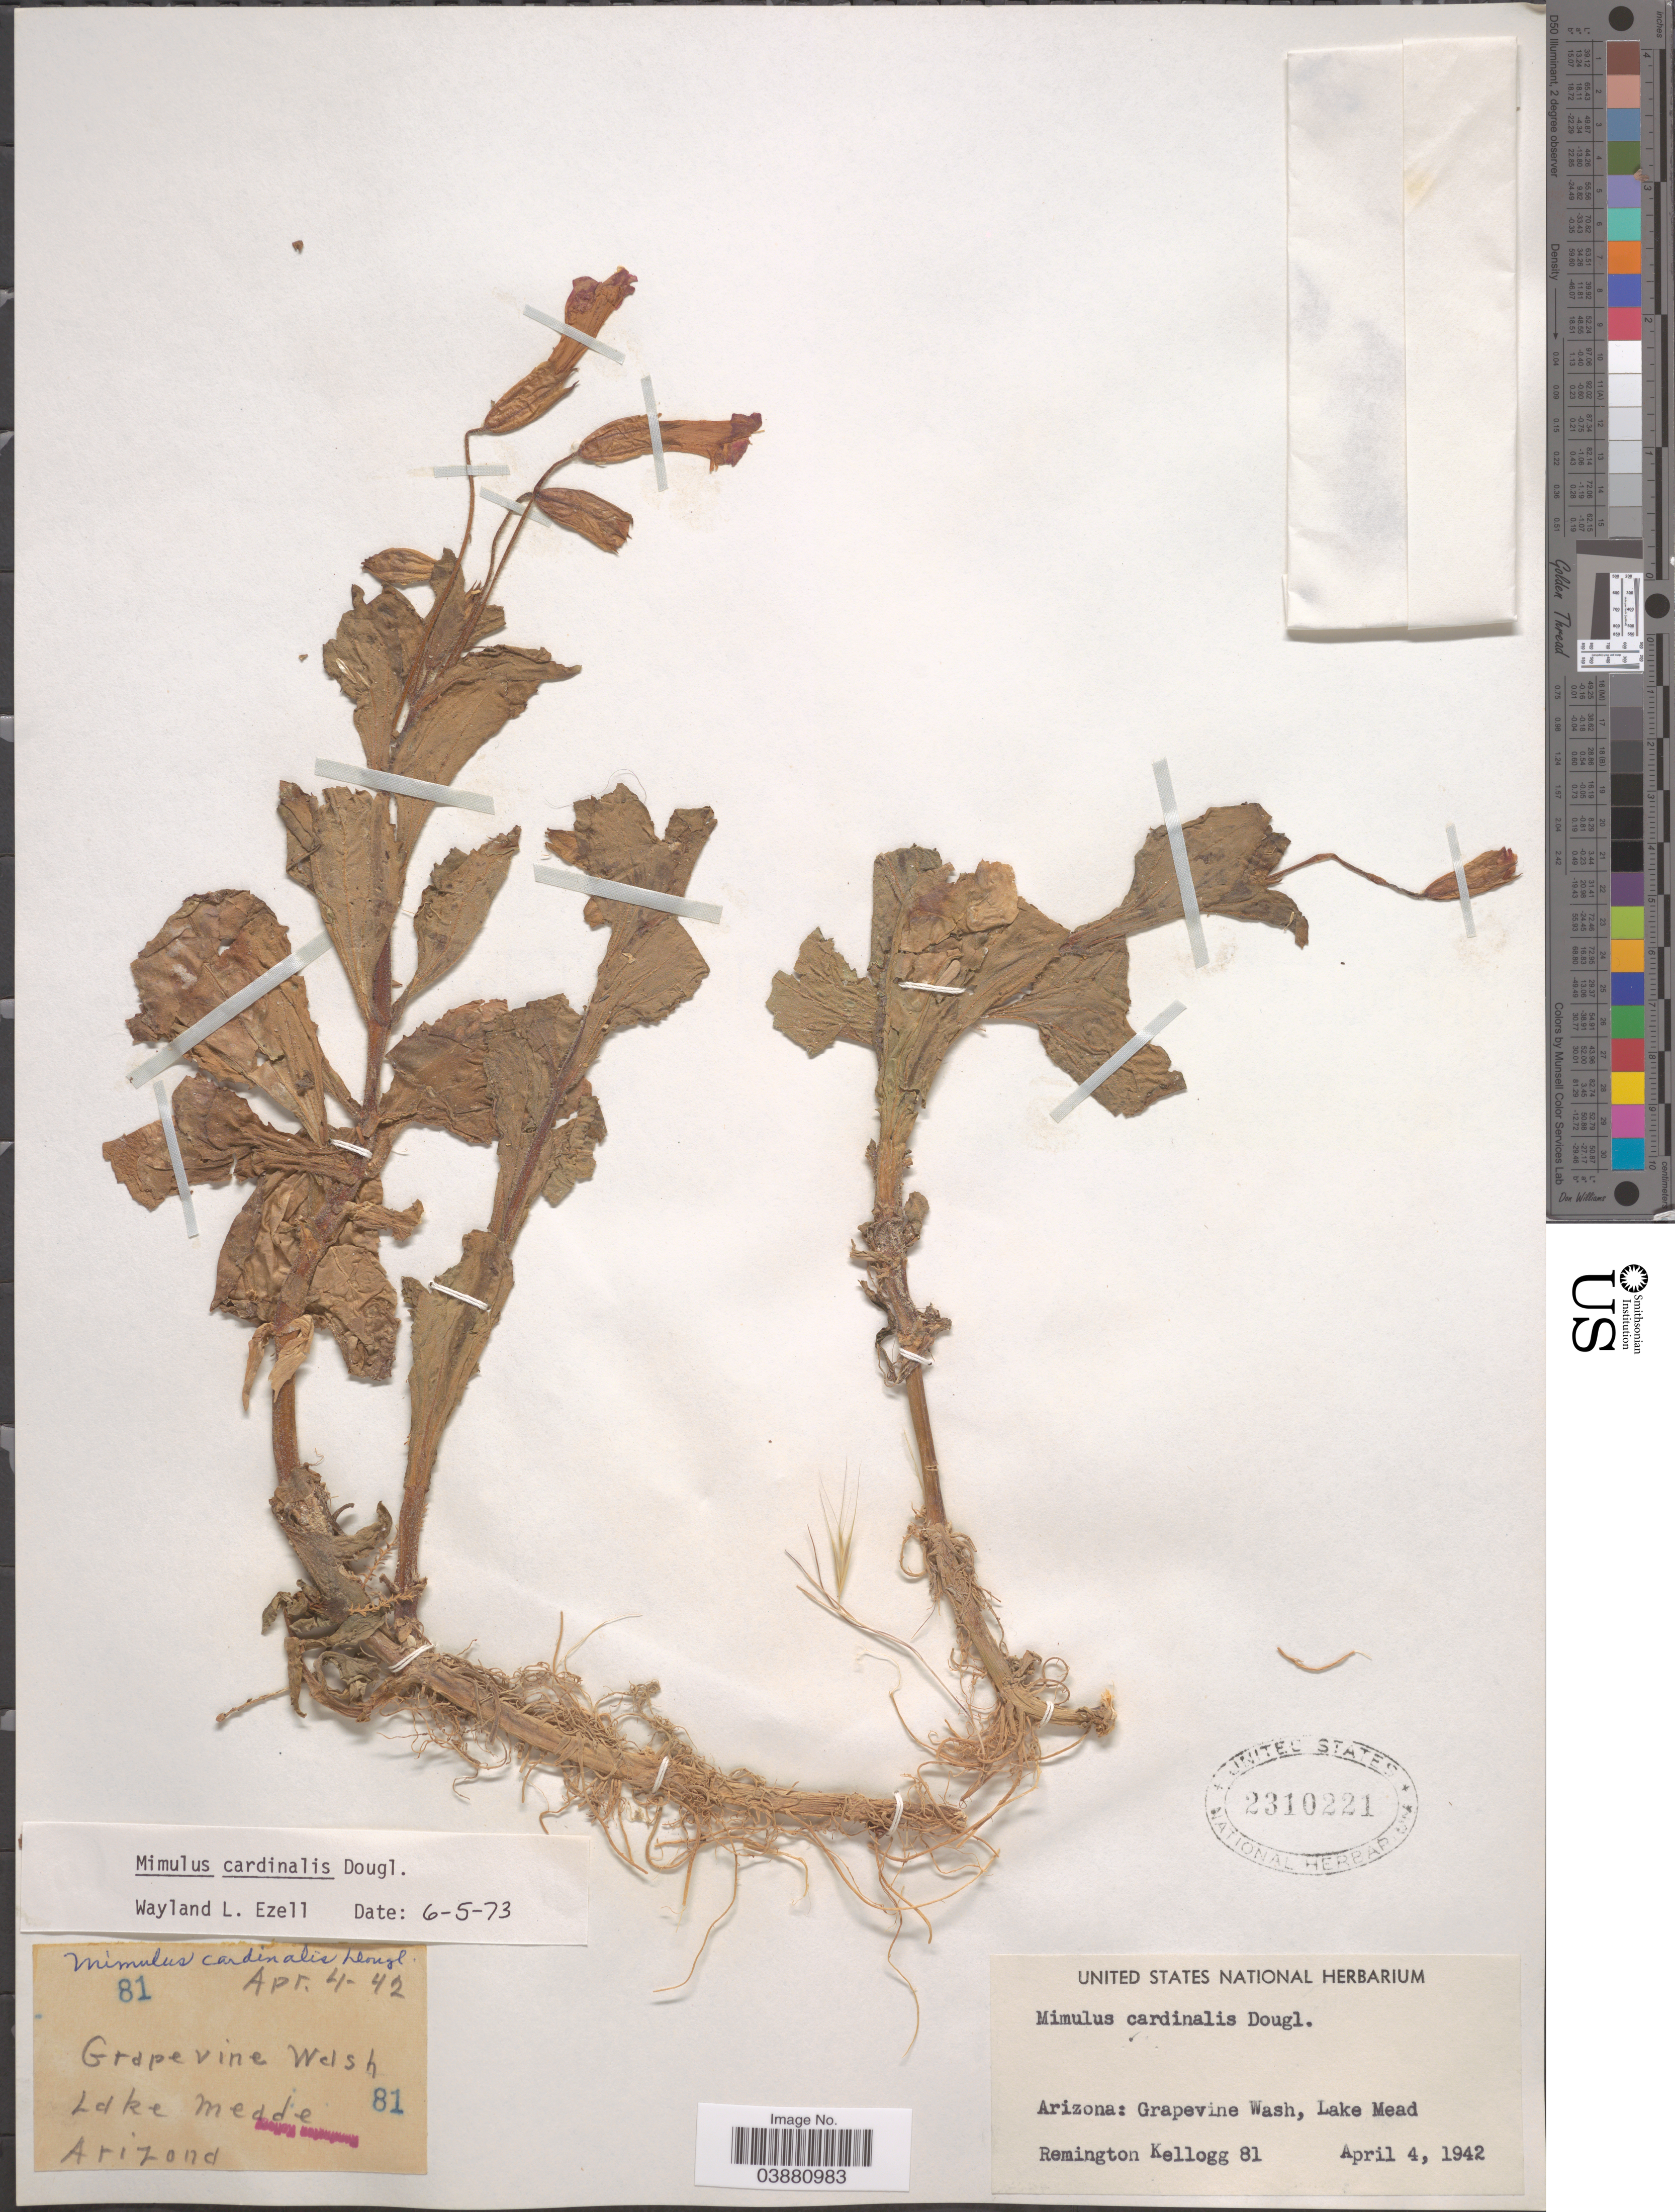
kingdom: Plantae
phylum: Tracheophyta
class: Magnoliopsida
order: Lamiales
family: Phrymaceae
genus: Mimulus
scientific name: Mimulus cardinalis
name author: Douglas ex Benth.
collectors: R. Kellogg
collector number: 81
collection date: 1942-04-04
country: United States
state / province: Arizona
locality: Grapevine Wash, Lake Mead.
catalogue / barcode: US 2310221